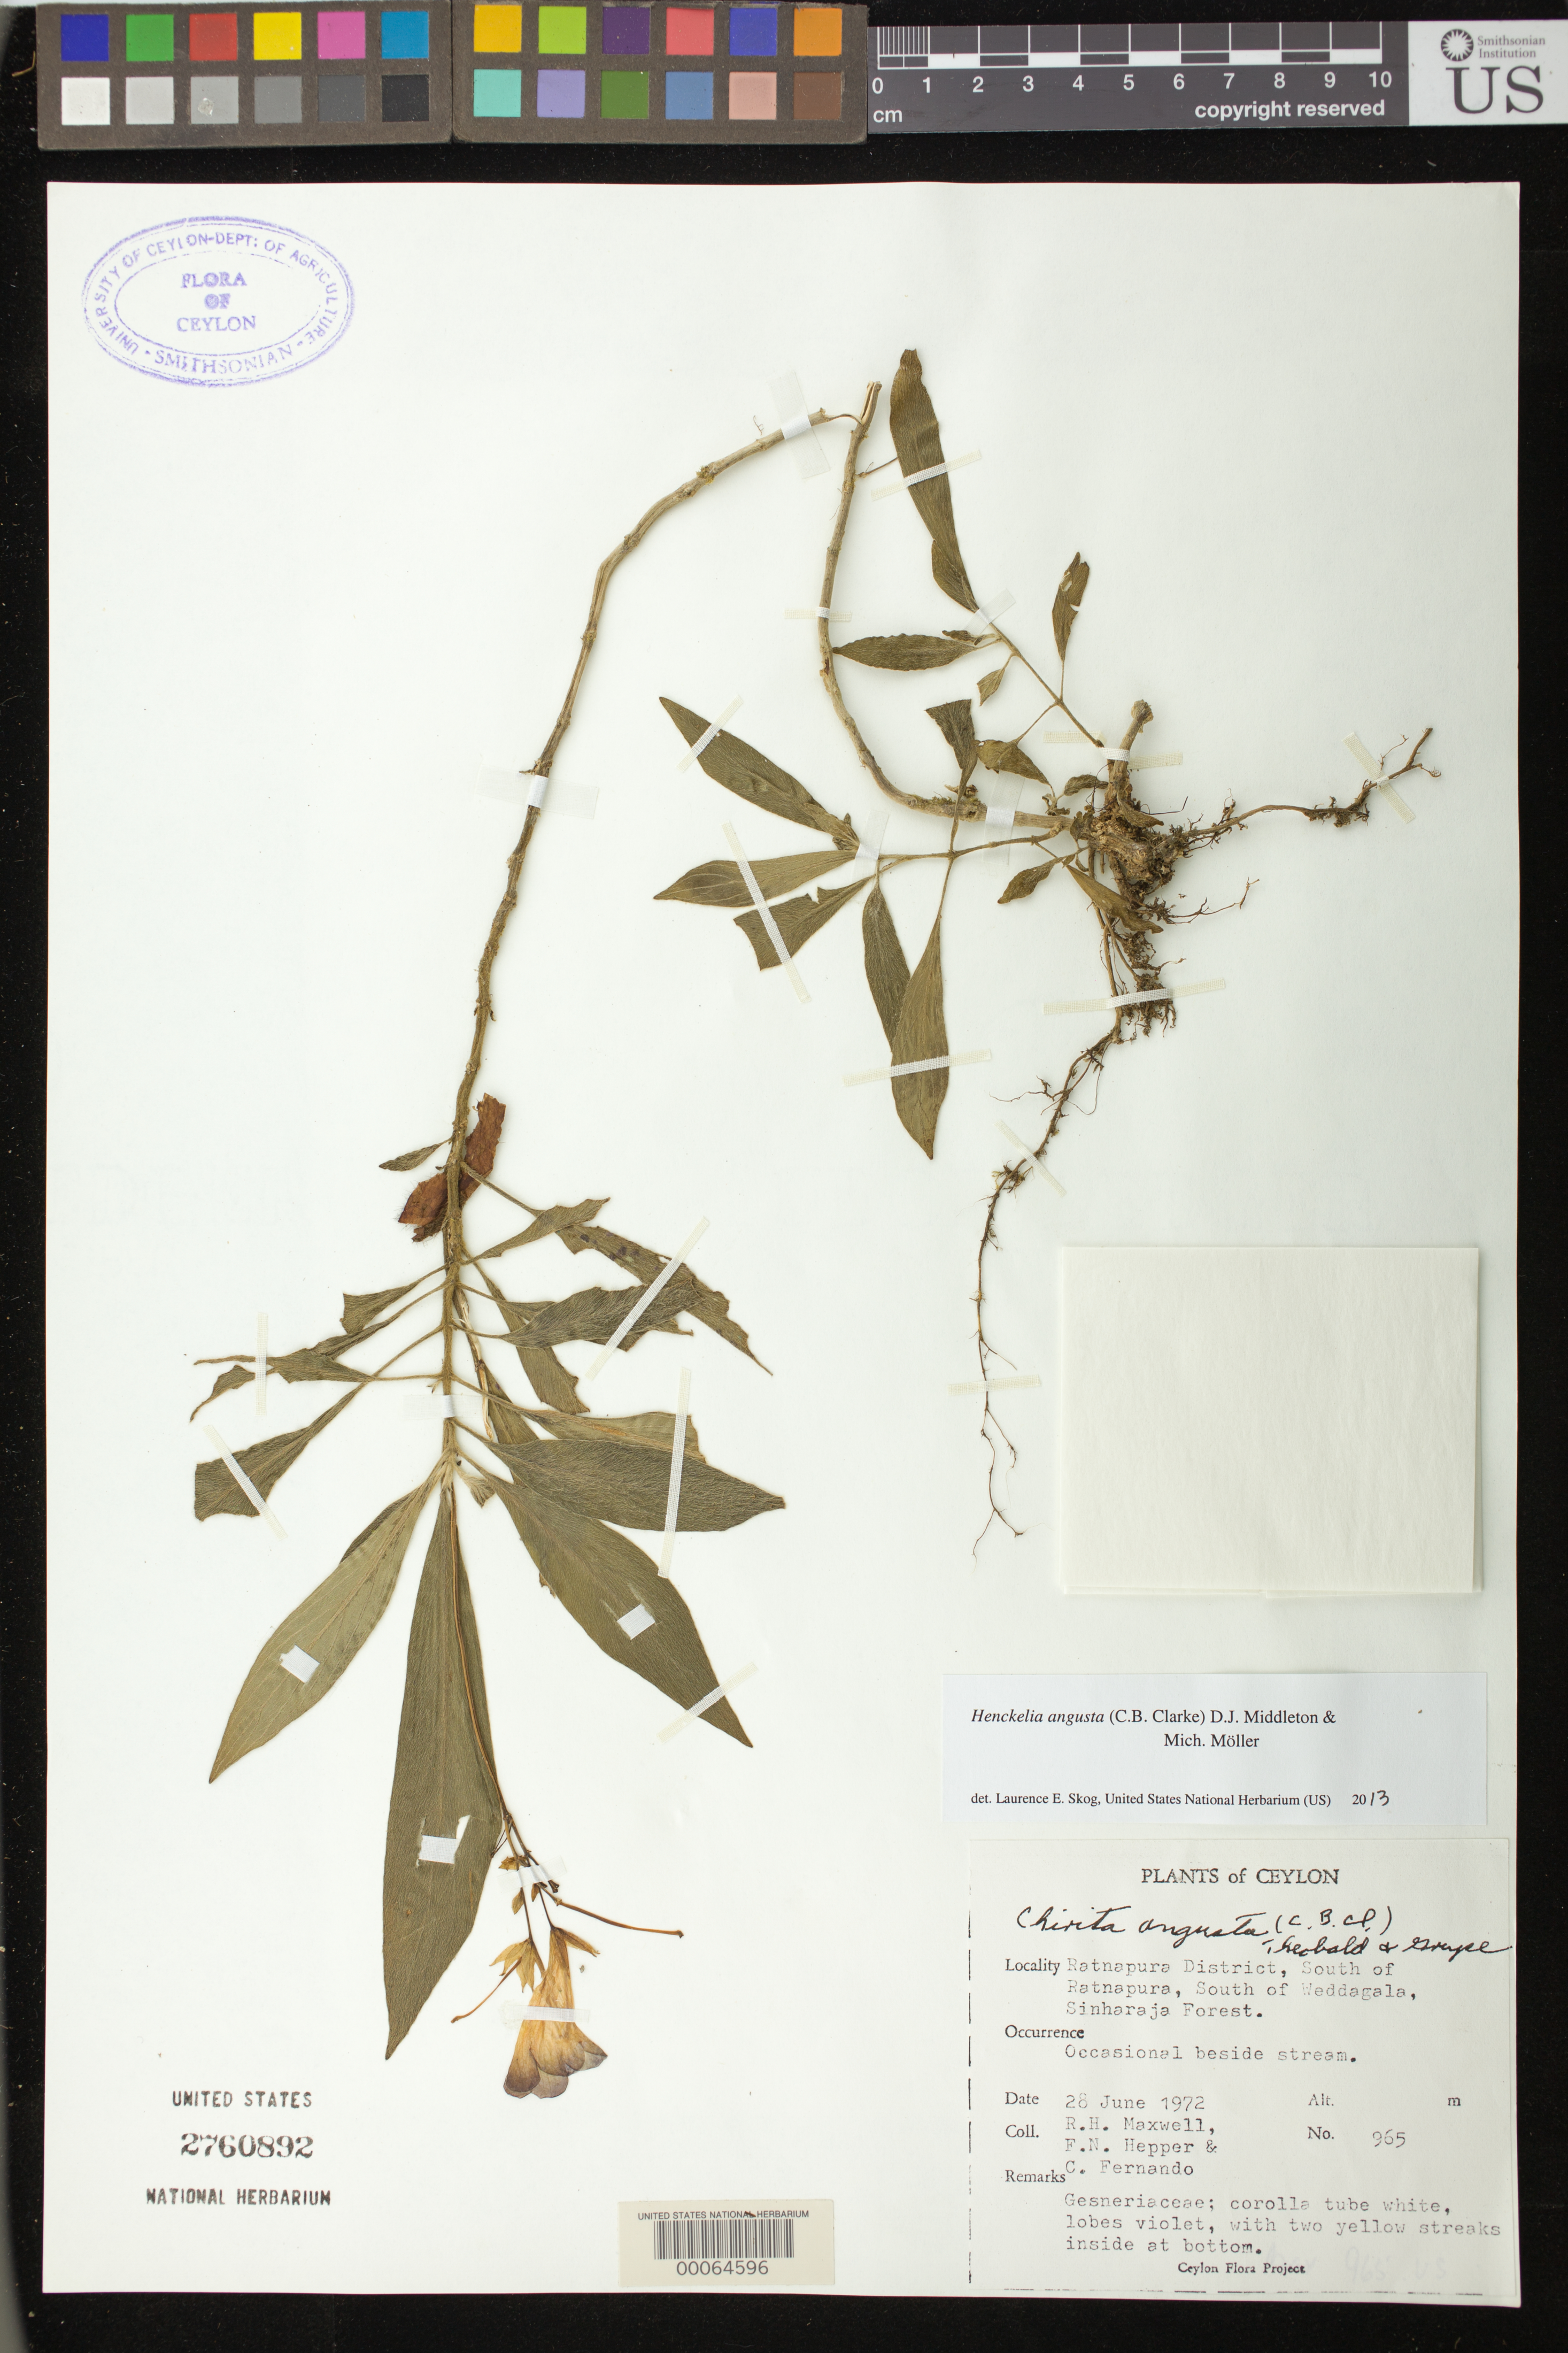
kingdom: Plantae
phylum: Tracheophyta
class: Magnoliopsida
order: Lamiales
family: Gesneriaceae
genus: Henckelia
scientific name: Henckelia angusta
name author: (C.B. Clarke) D.J. Middleton & Mich. Möller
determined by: Skog, Laurence E.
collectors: R. Maxwell, F. Hepper & C. Fernando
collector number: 965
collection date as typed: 28 Jun 1972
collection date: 1972-06-28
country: Sri Lanka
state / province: Sabaragamuwa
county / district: Ratnapura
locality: S of Ratnapura, S of Weddagala, Sinharaja Forest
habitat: Occasional beside stream.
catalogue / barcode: US 2760892